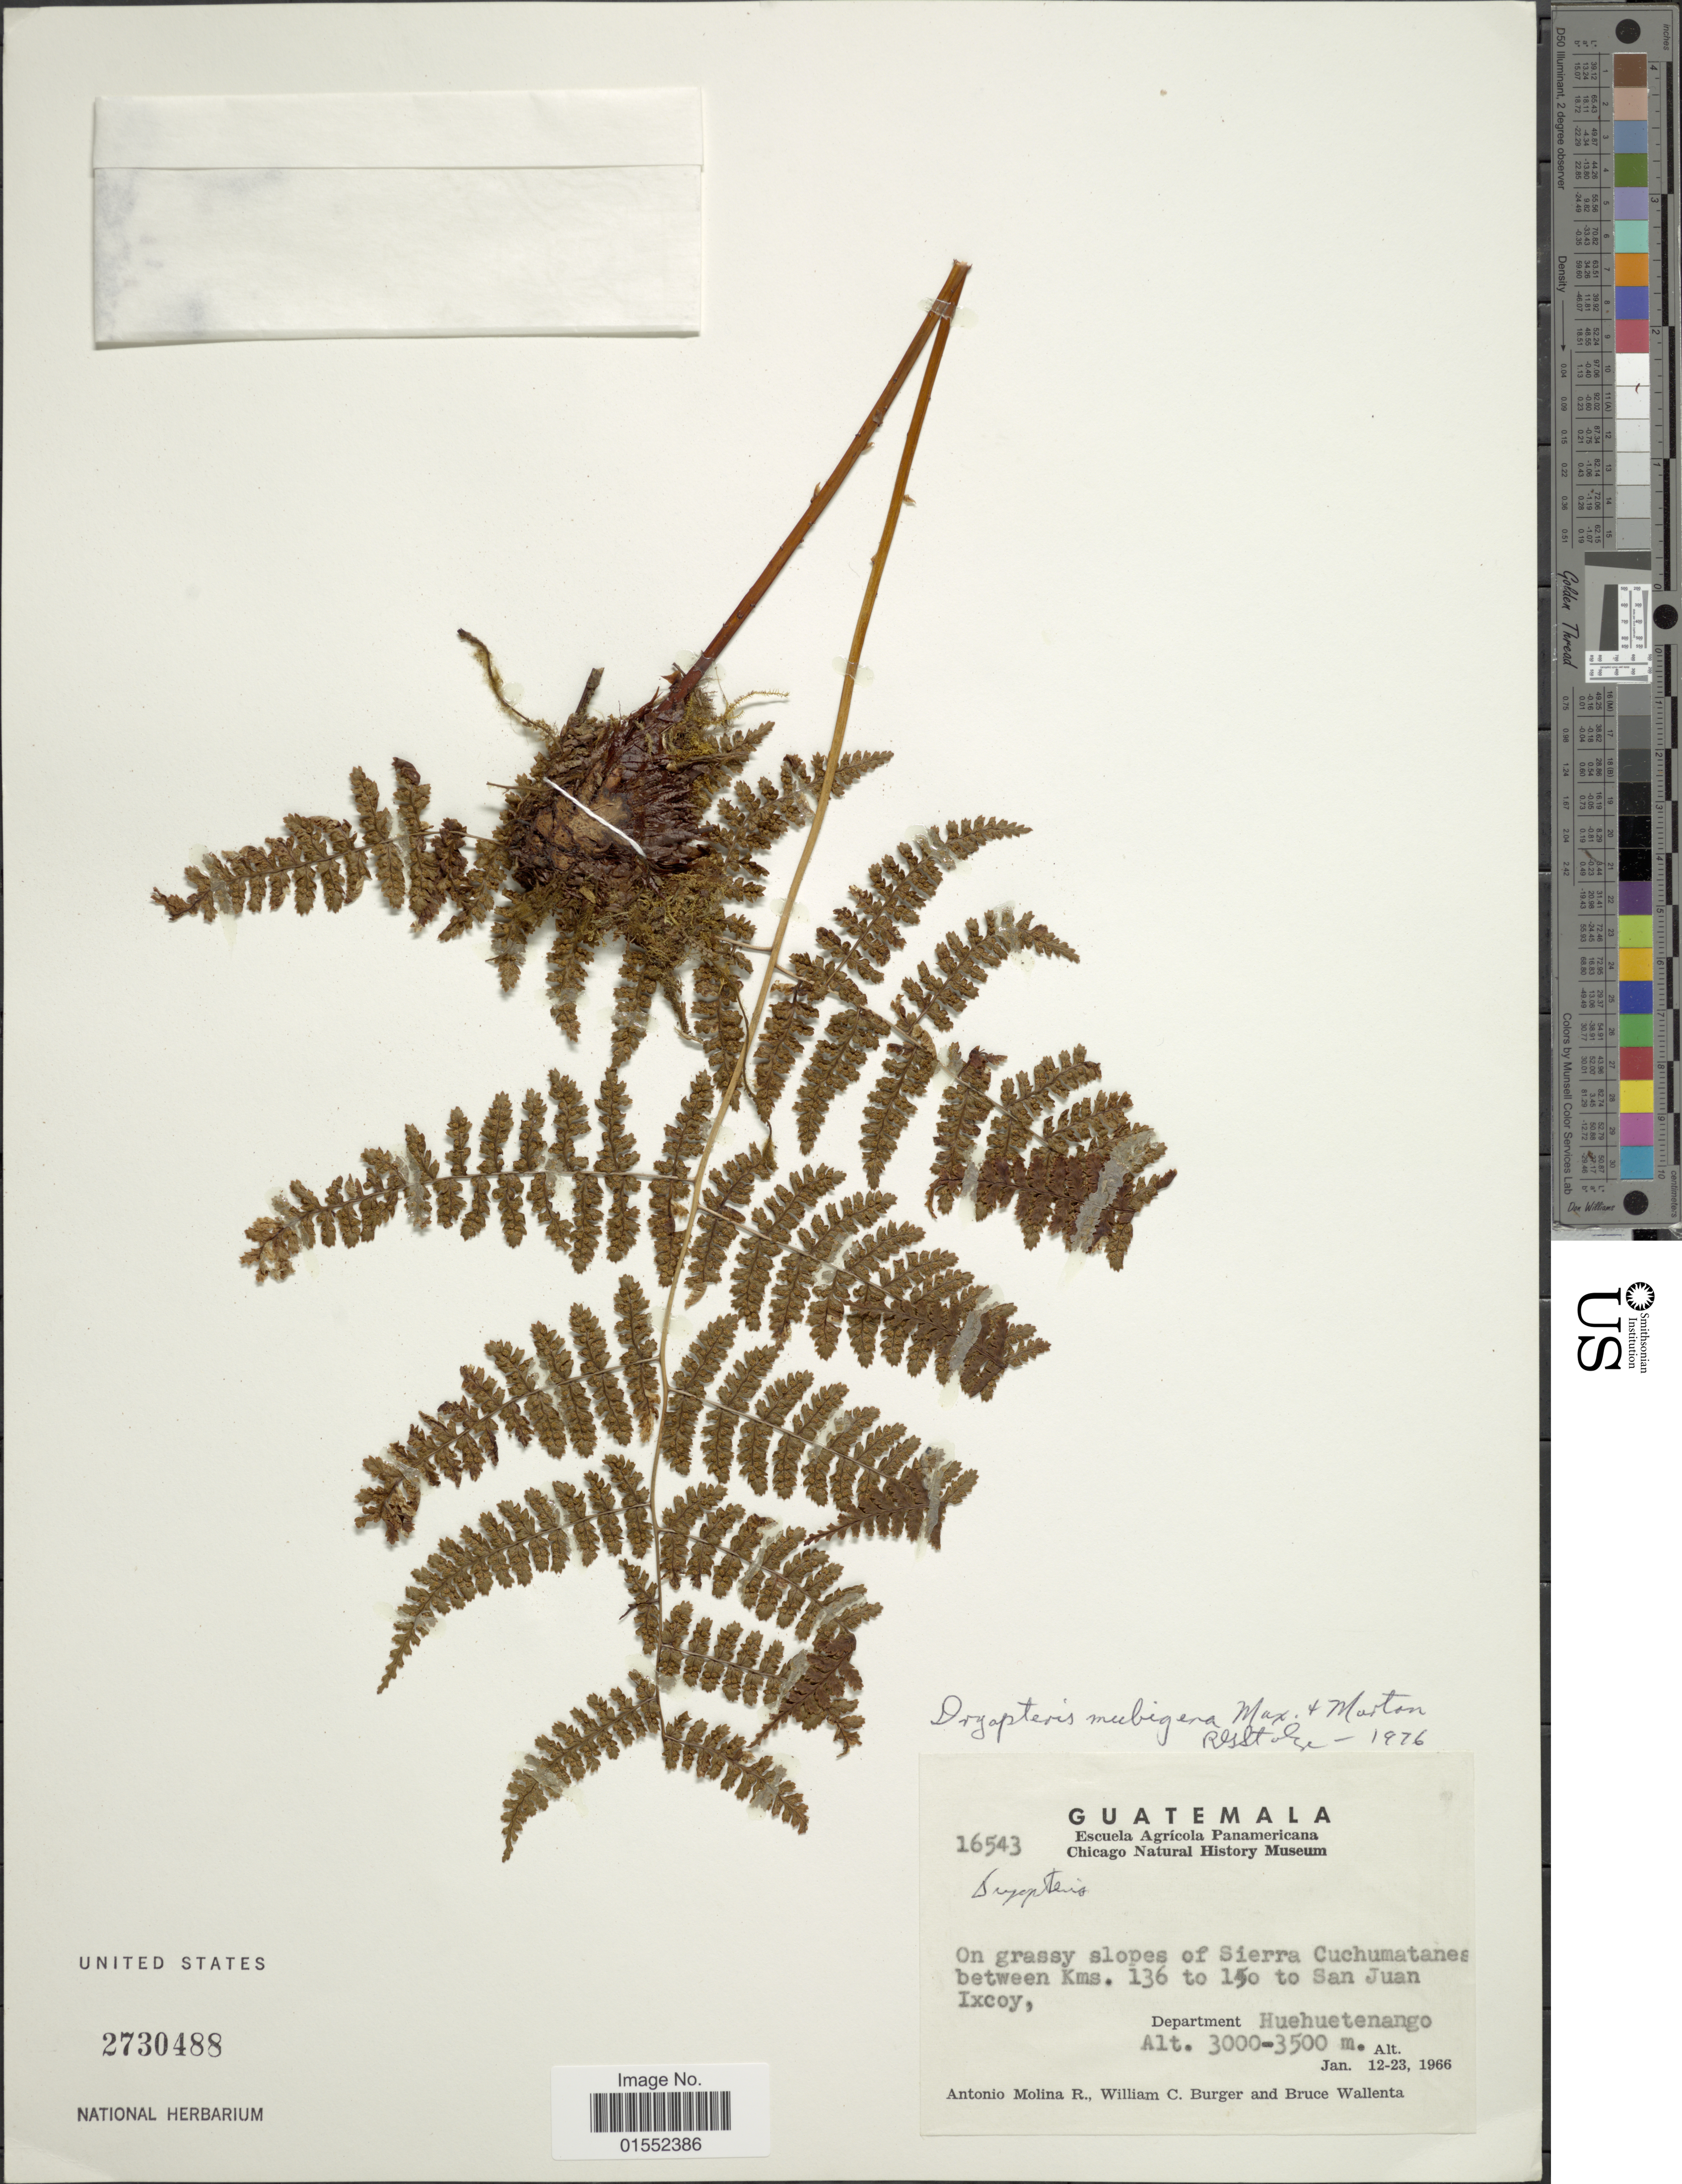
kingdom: Plantae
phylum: Tracheophyta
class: Polypodiopsida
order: Polypodiales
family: Dryopteridaceae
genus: Dryopteris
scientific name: Dryopteris nubigena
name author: Maxon & C.V. Morton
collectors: A. Molina R., W. Burger & B. Wallenta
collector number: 16543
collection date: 1966-01-12/1966-01-23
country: Guatemala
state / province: Huehuetenango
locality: On grassy slopes of Sierra Cuchumatanes between Kms. 136 to 150 to San Juan Ixcoy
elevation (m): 3000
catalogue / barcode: US 2730488